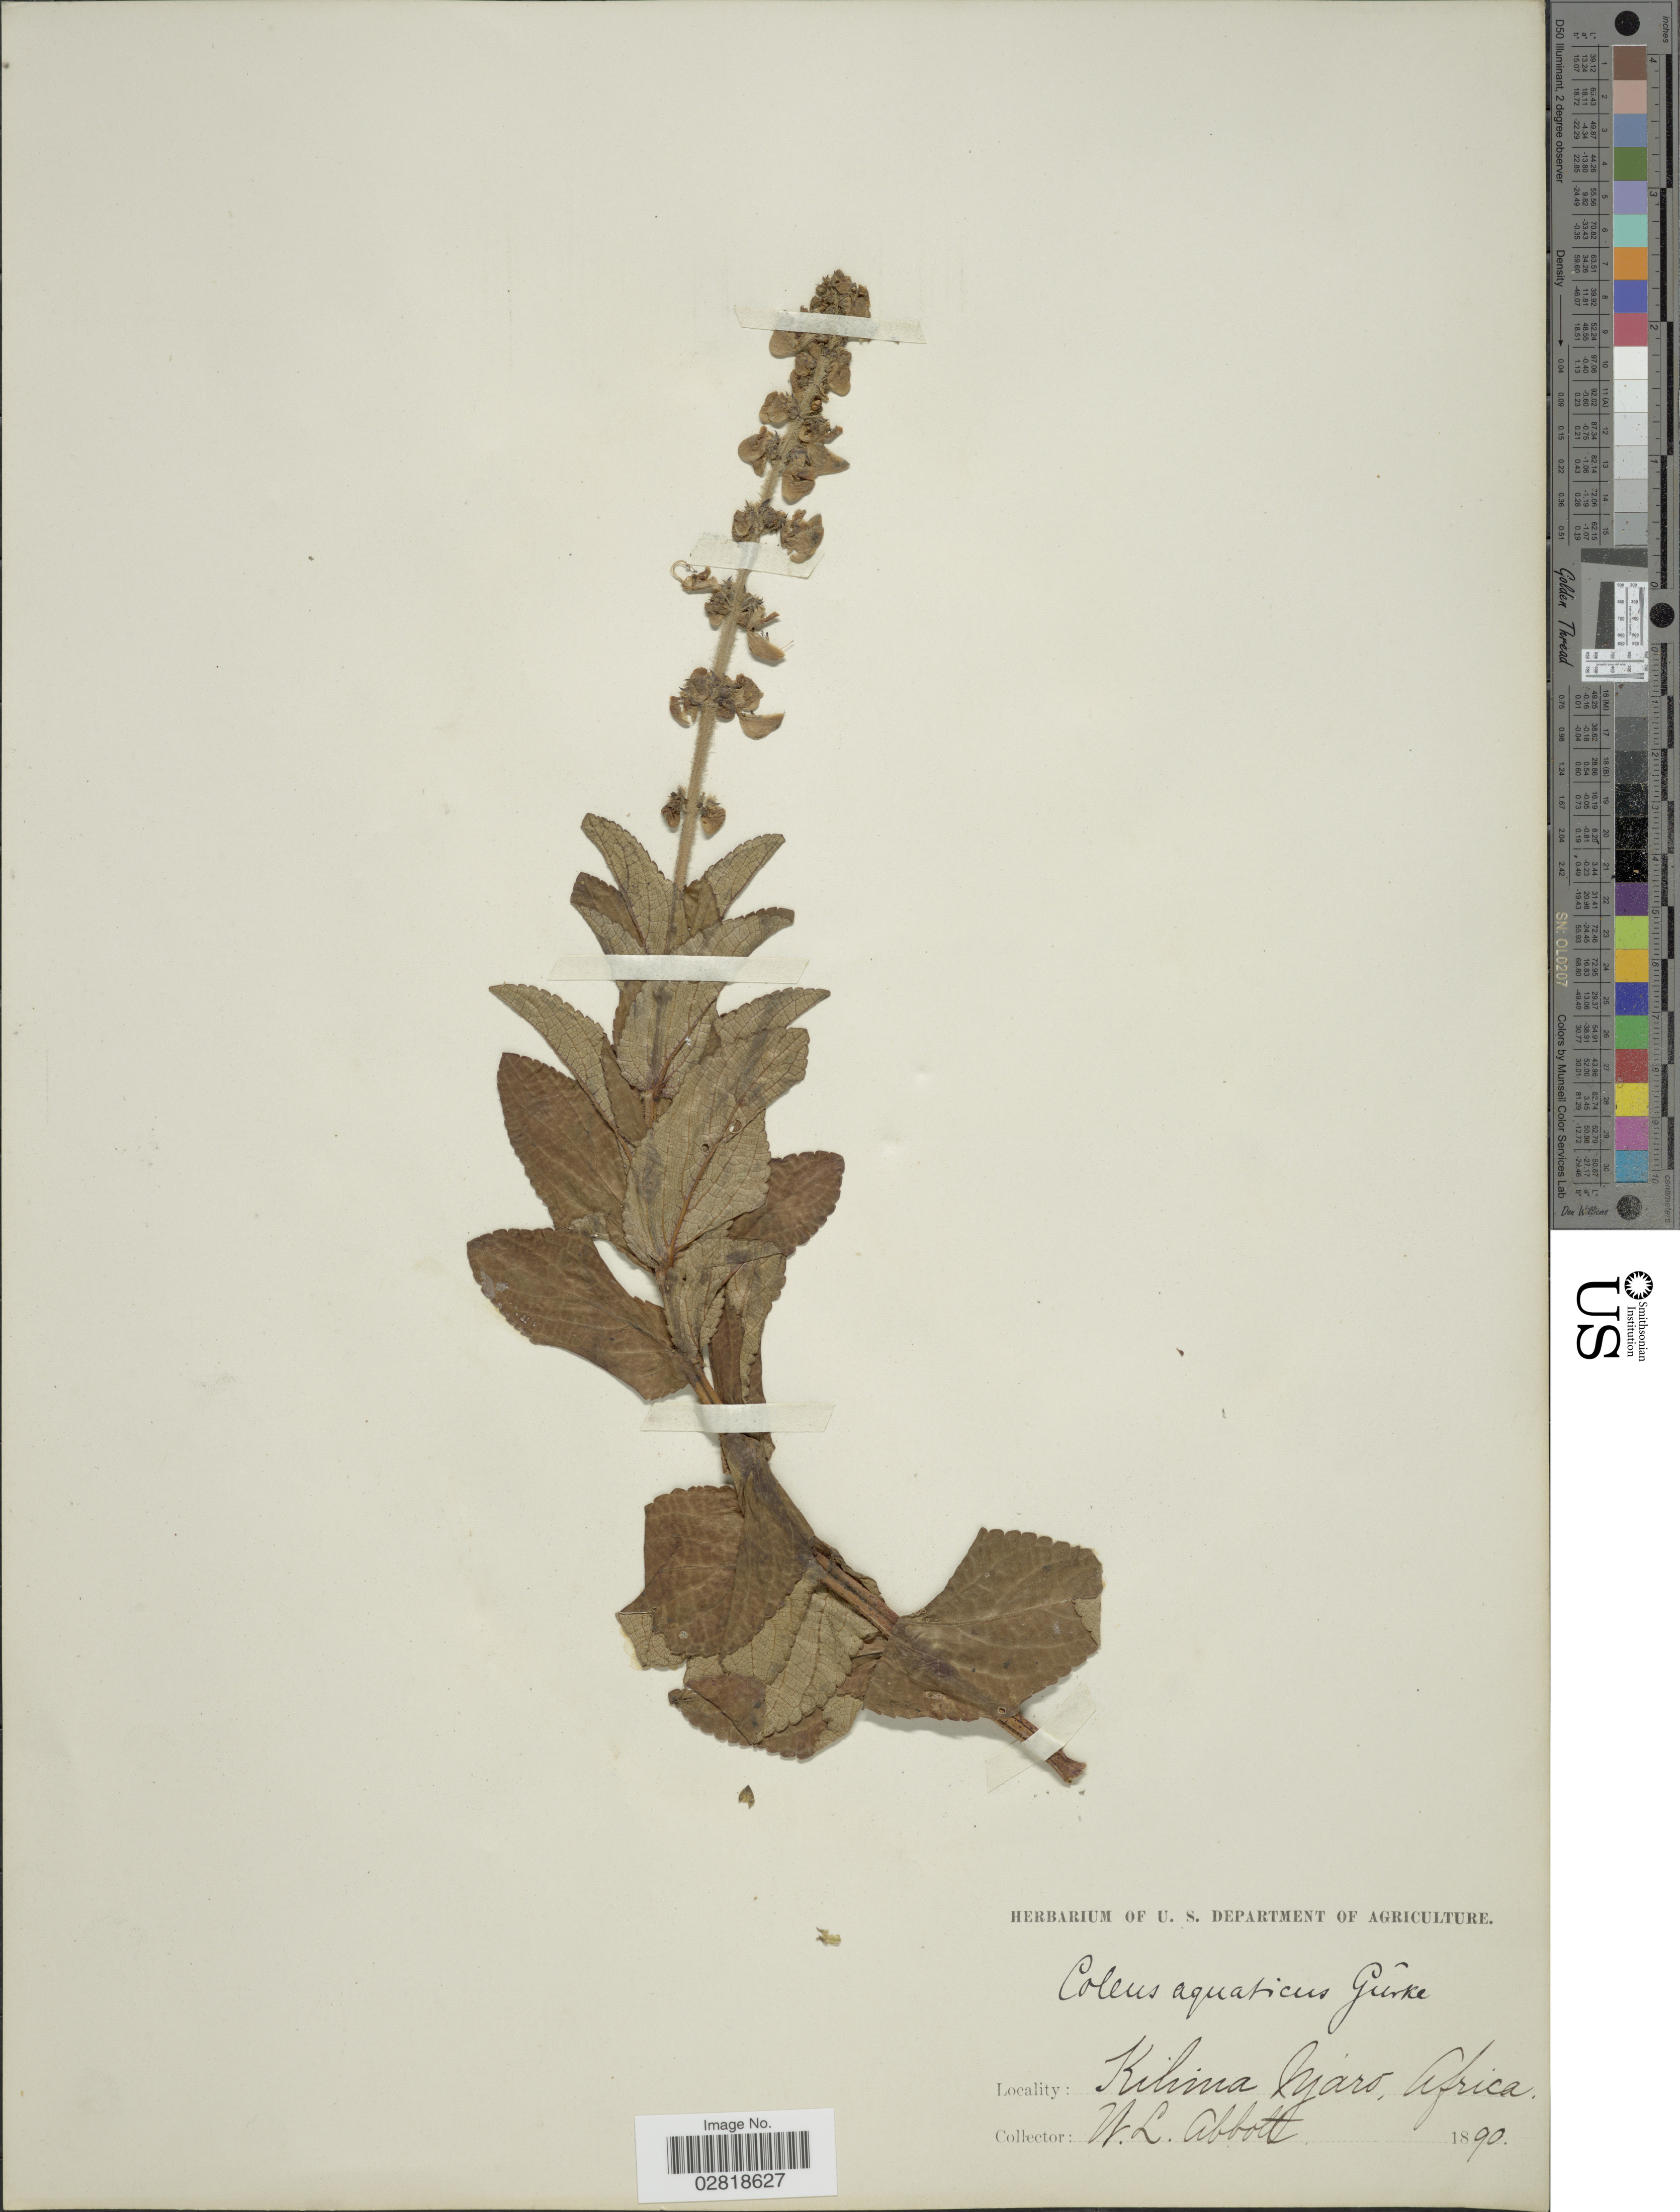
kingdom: Plantae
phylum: Tracheophyta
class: Magnoliopsida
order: Lamiales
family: Lamiaceae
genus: Plectranthus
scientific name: Plectranthus punctatus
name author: (L. f.) L'Hér.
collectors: W. L. Abbott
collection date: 1890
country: Tanzania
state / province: Kilimanjaro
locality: Kilima Njaro